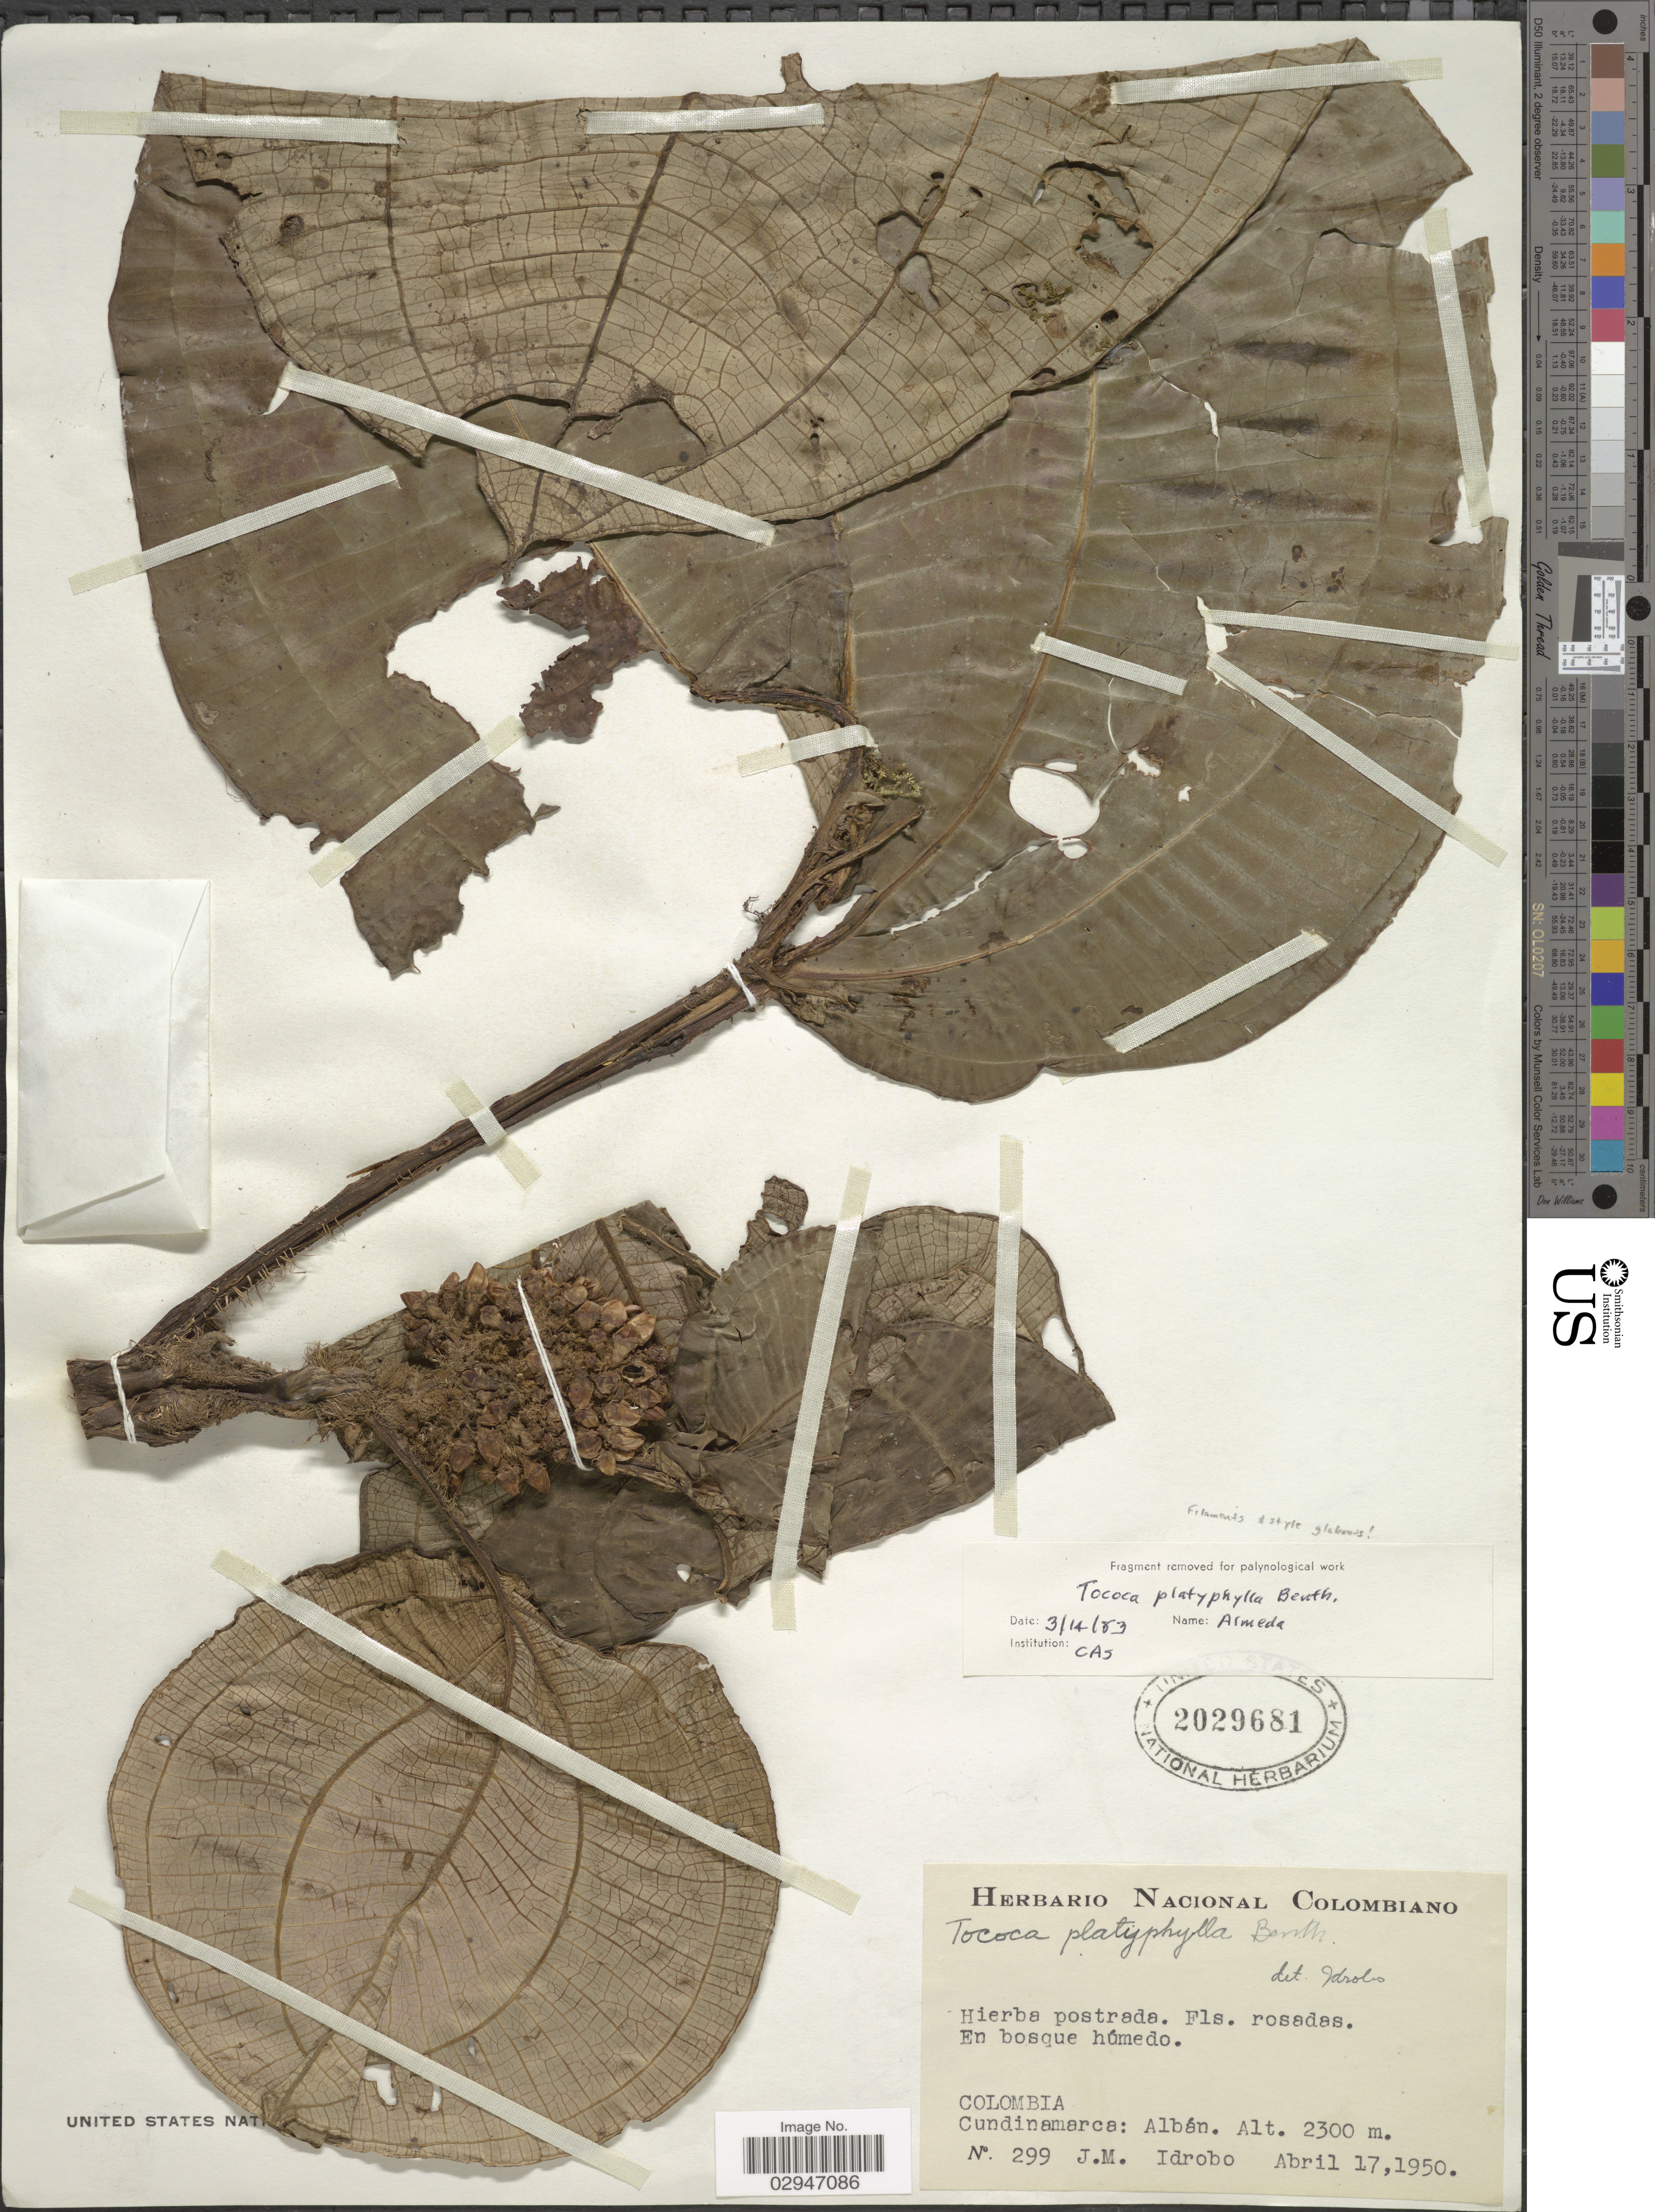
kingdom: Plantae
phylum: Tracheophyta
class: Magnoliopsida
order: Myrtales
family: Melastomataceae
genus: Tococa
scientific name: Tococa platyphylla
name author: Benth.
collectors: J. M. Idrobo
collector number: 299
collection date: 1950-04-17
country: Colombia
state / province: Cundinamarca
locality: Albán.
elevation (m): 2300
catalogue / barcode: US 2029681